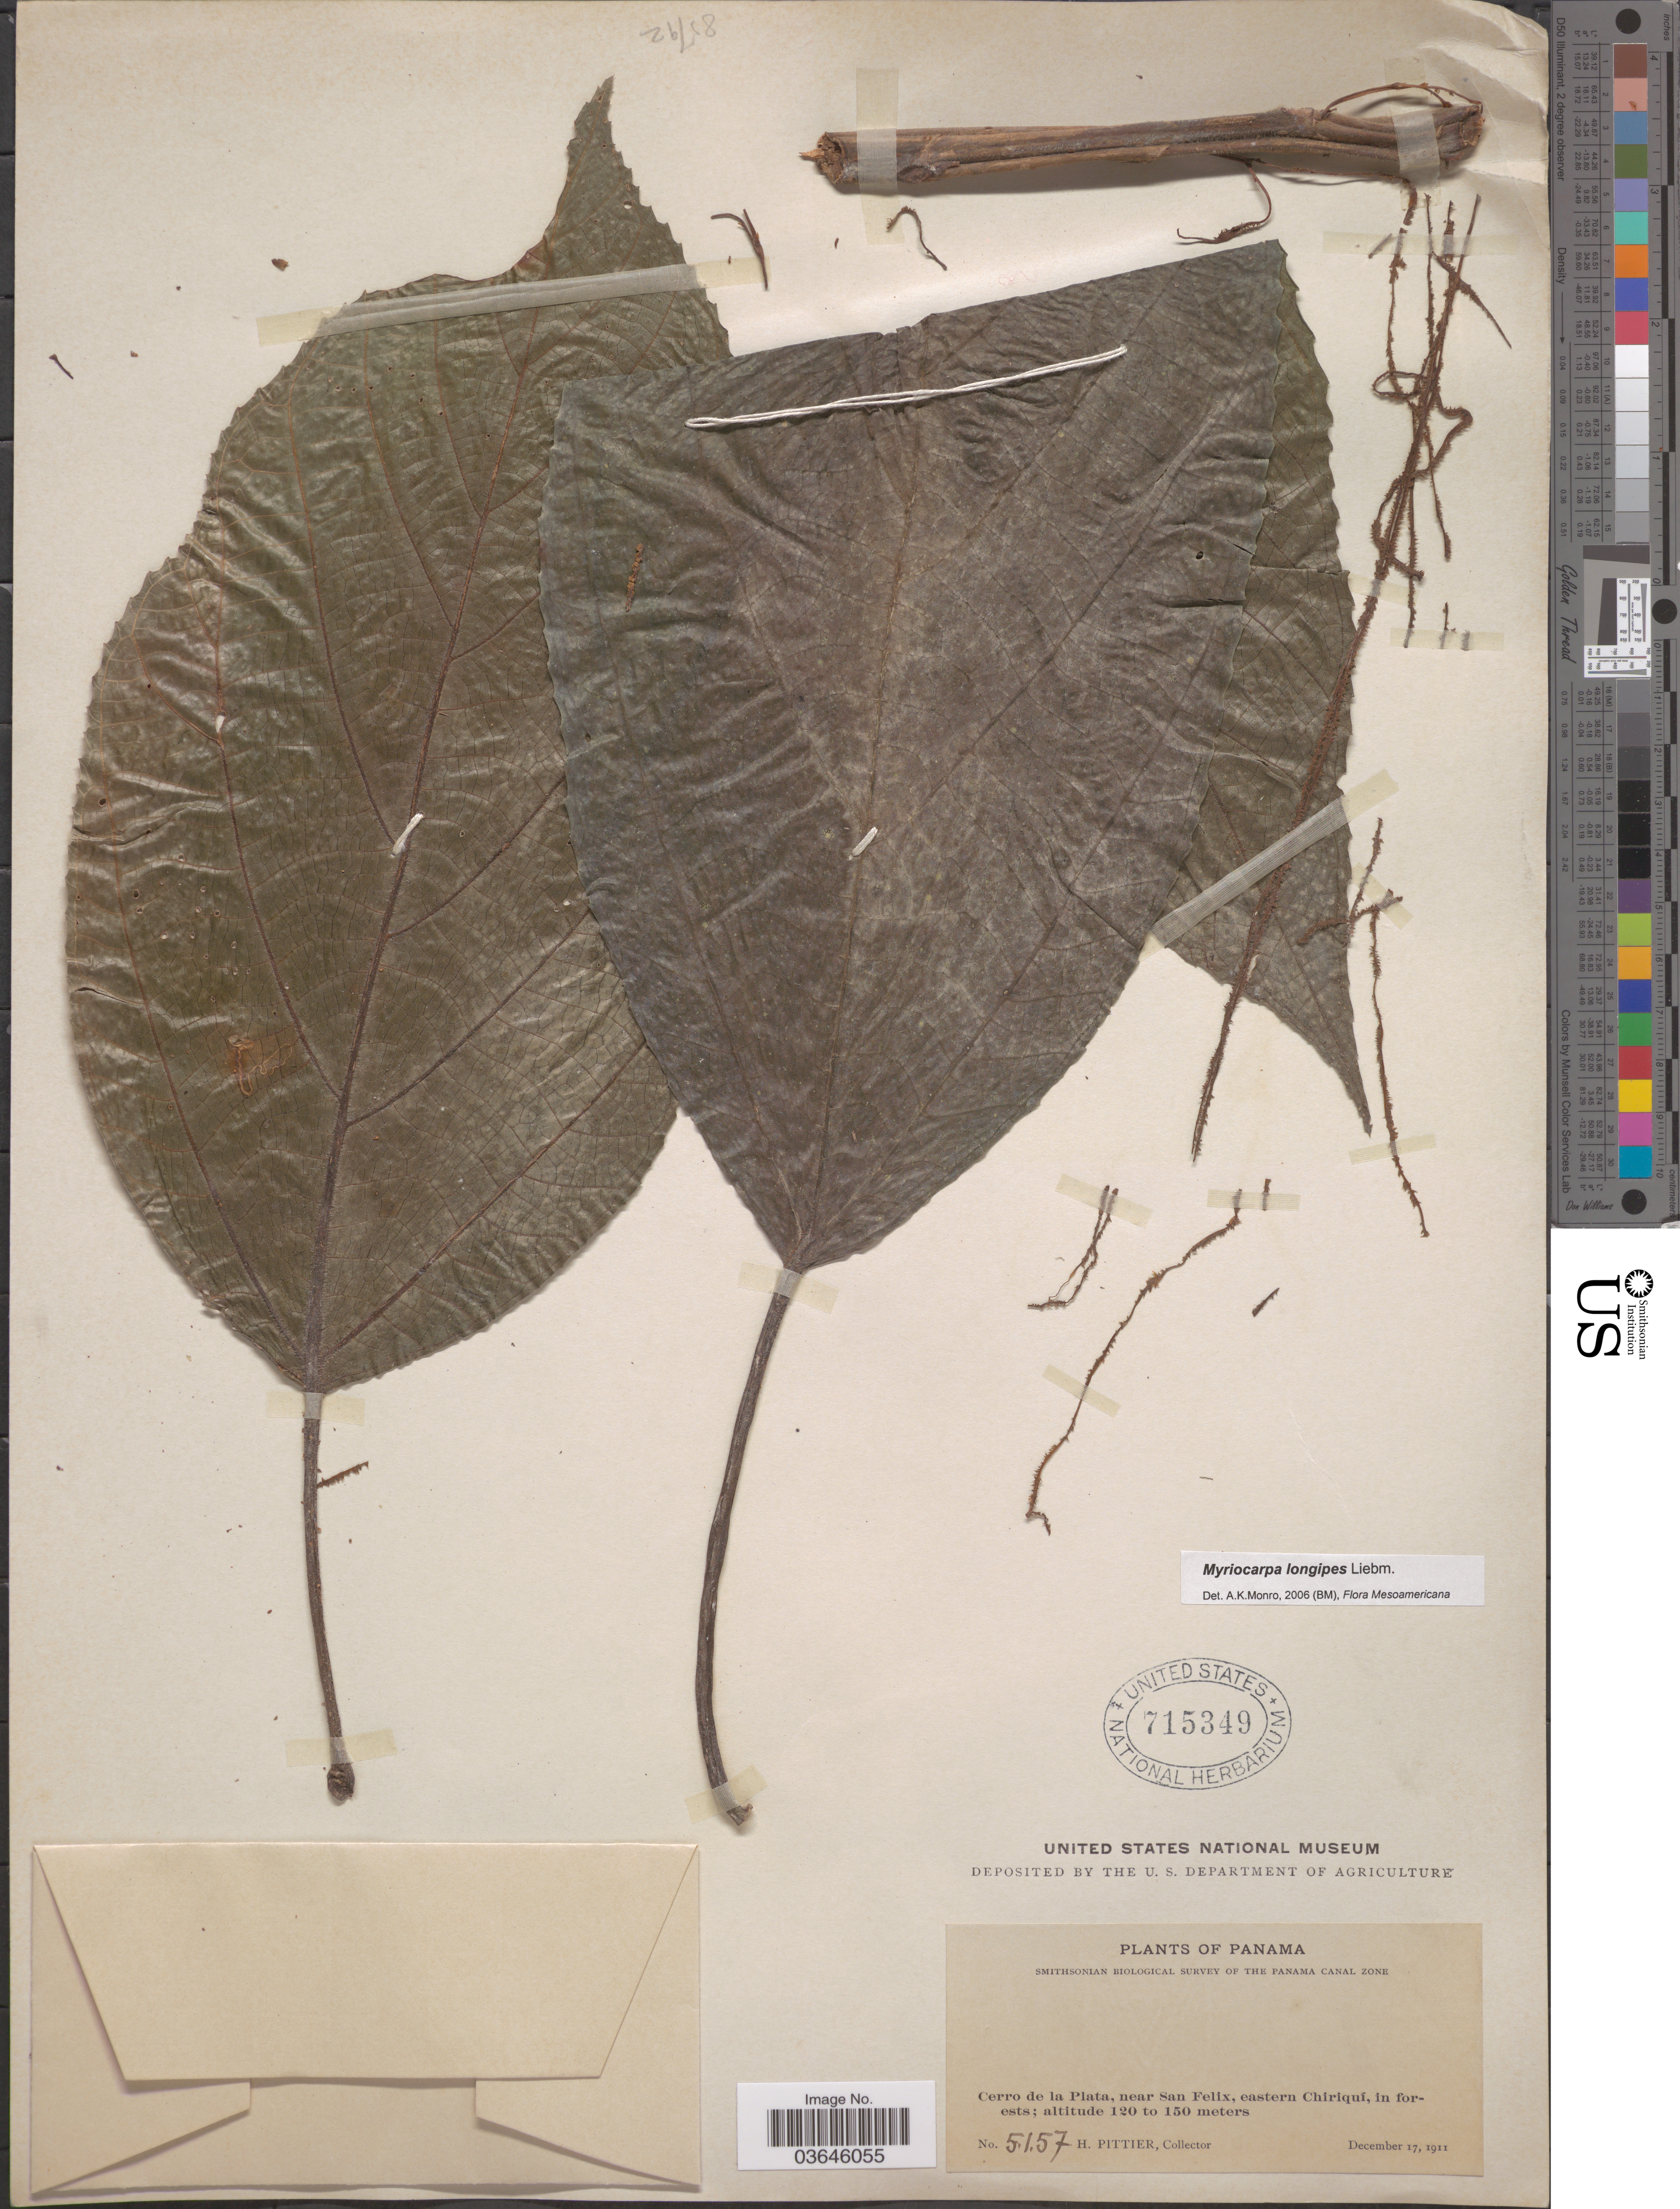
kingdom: Plantae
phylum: Tracheophyta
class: Magnoliopsida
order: Rosales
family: Urticaceae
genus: Myriocarpa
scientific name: Myriocarpa longipes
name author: Liebm.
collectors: H. F. Pittier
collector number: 5157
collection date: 1911-12-17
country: Panama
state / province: Chiriqui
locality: Cerro de la Plata, near San Felix, eastern Chiriquí.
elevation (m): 120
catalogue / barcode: US 715349